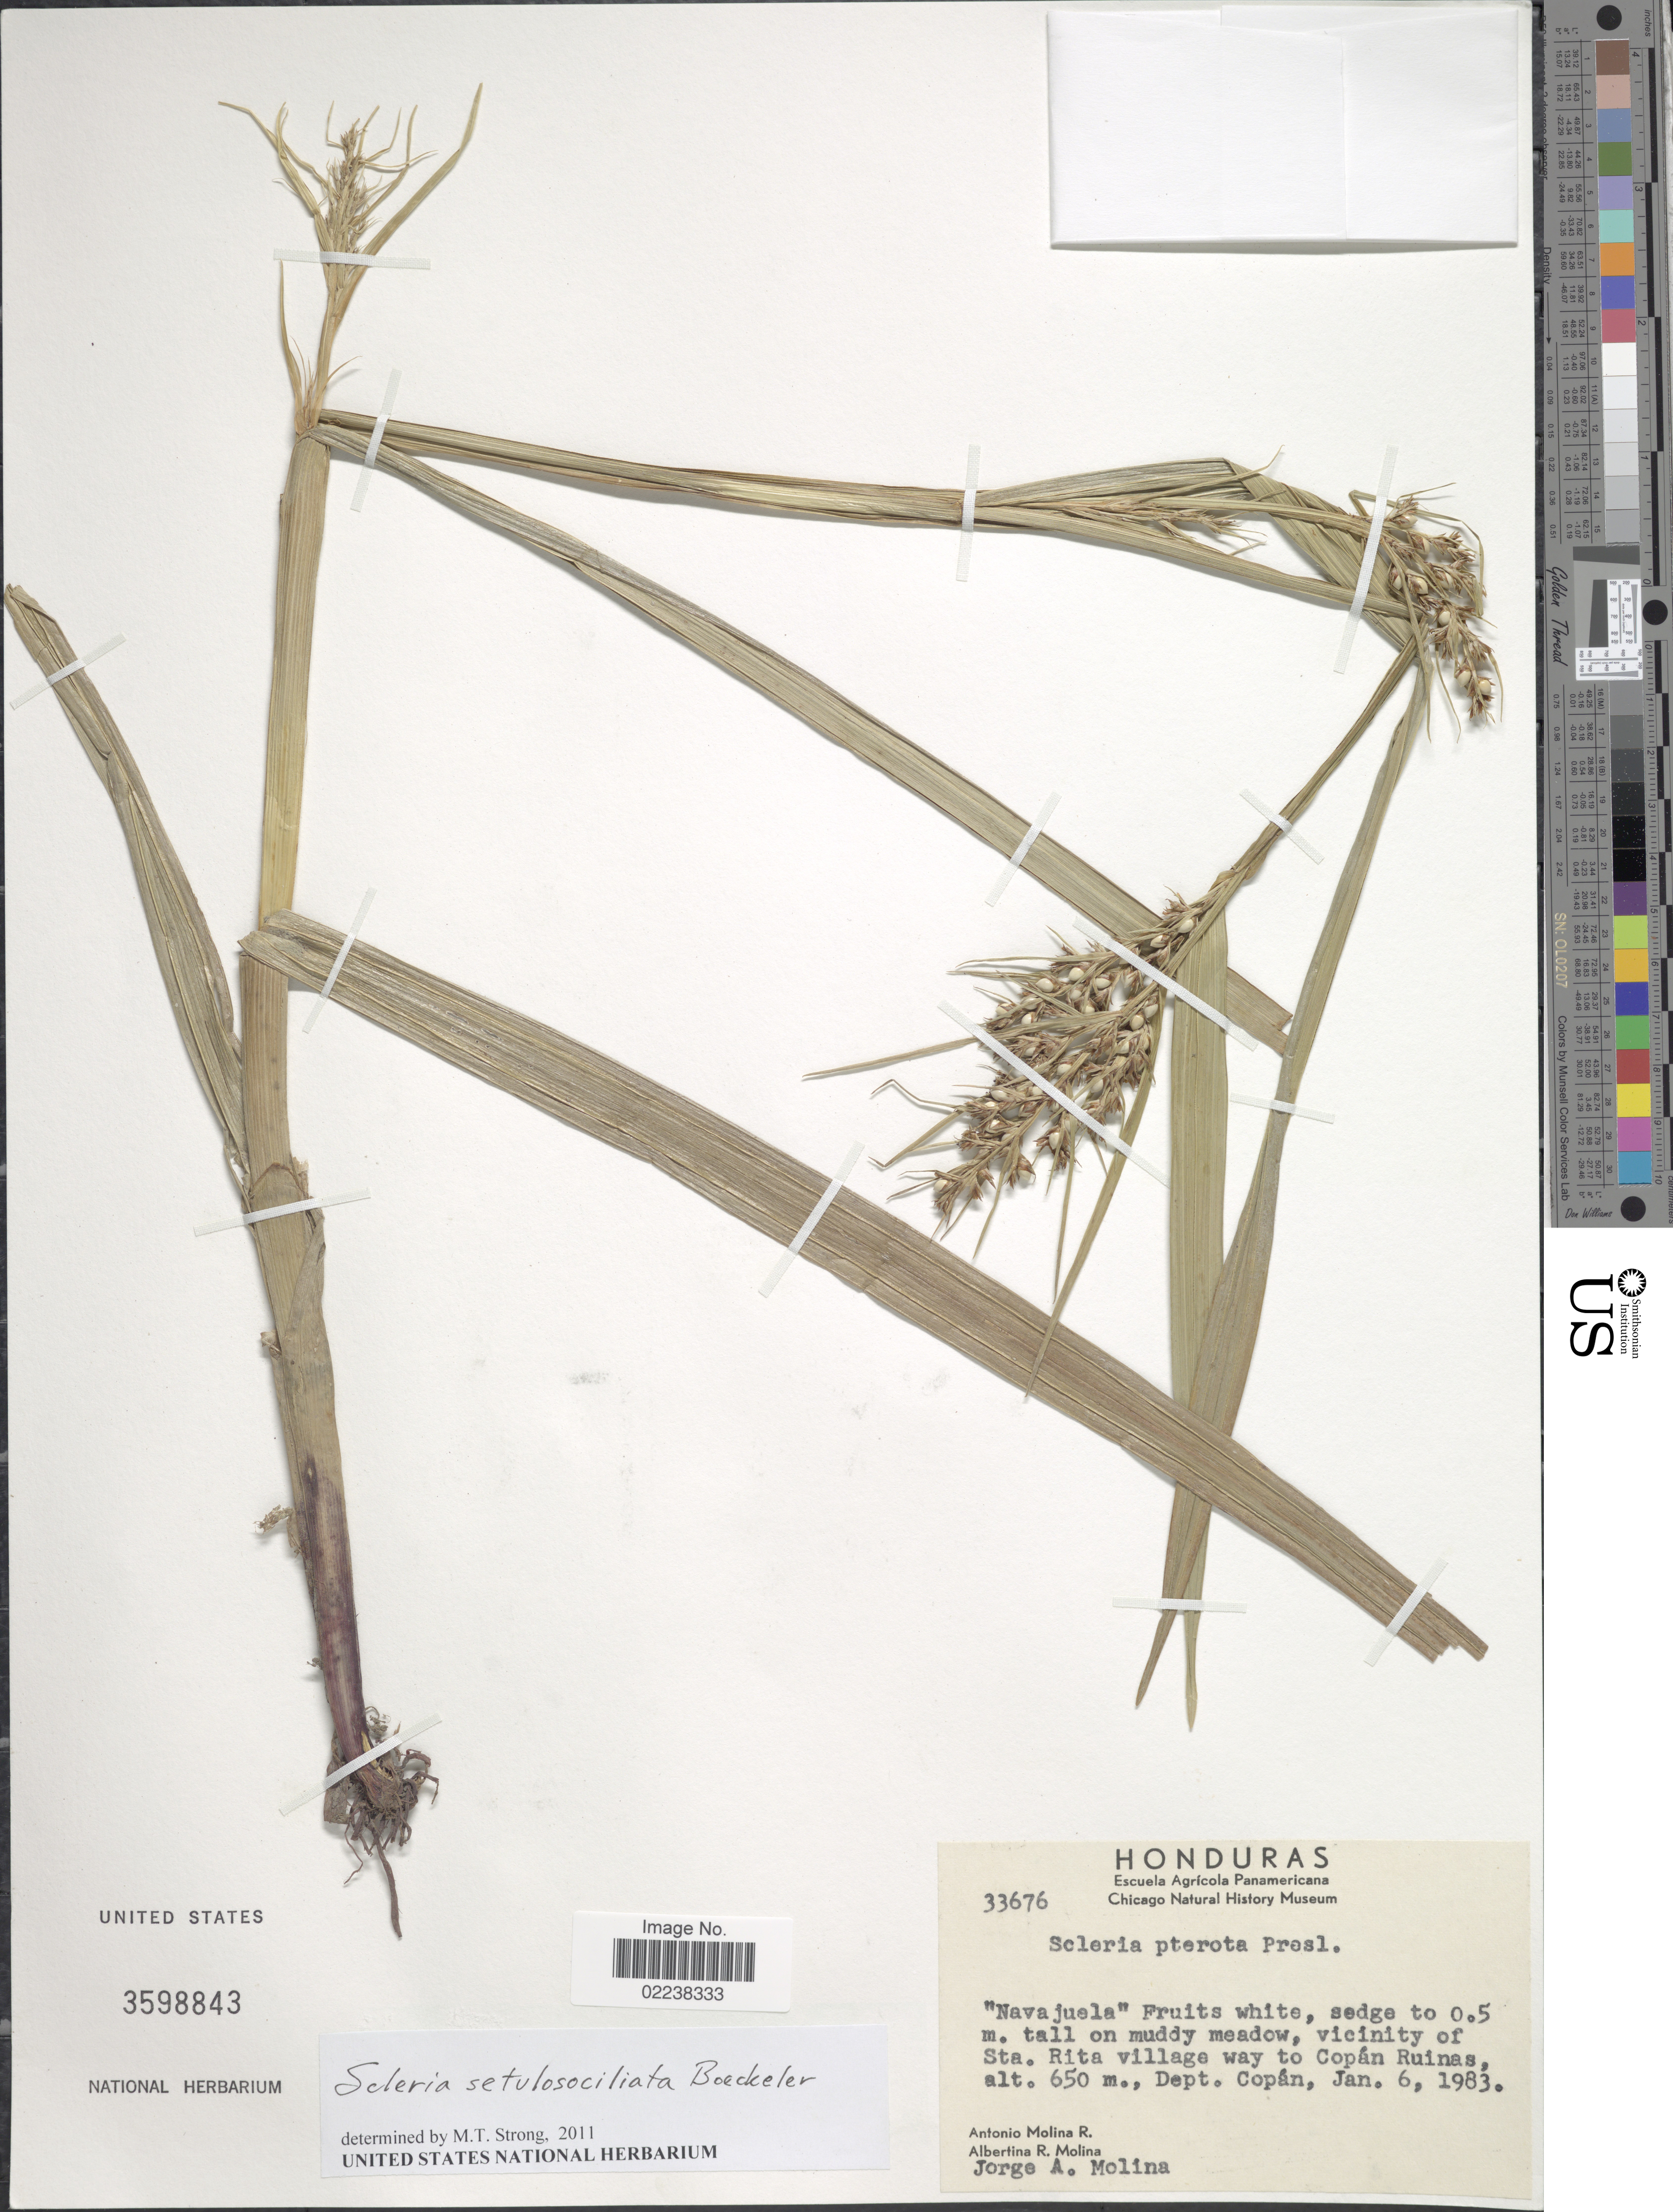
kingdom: Plantae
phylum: Tracheophyta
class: Liliopsida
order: Poales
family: Cyperaceae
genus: Scleria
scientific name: Scleria setulosociliata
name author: Boeckeler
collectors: A. Molina R., A. R. Molina & J. A. Molina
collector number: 33676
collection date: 1983-01-06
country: Honduras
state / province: Copán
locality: Vicinity of Sta. Rita village way to Copan Ruinas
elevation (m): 650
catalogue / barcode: US 3598843